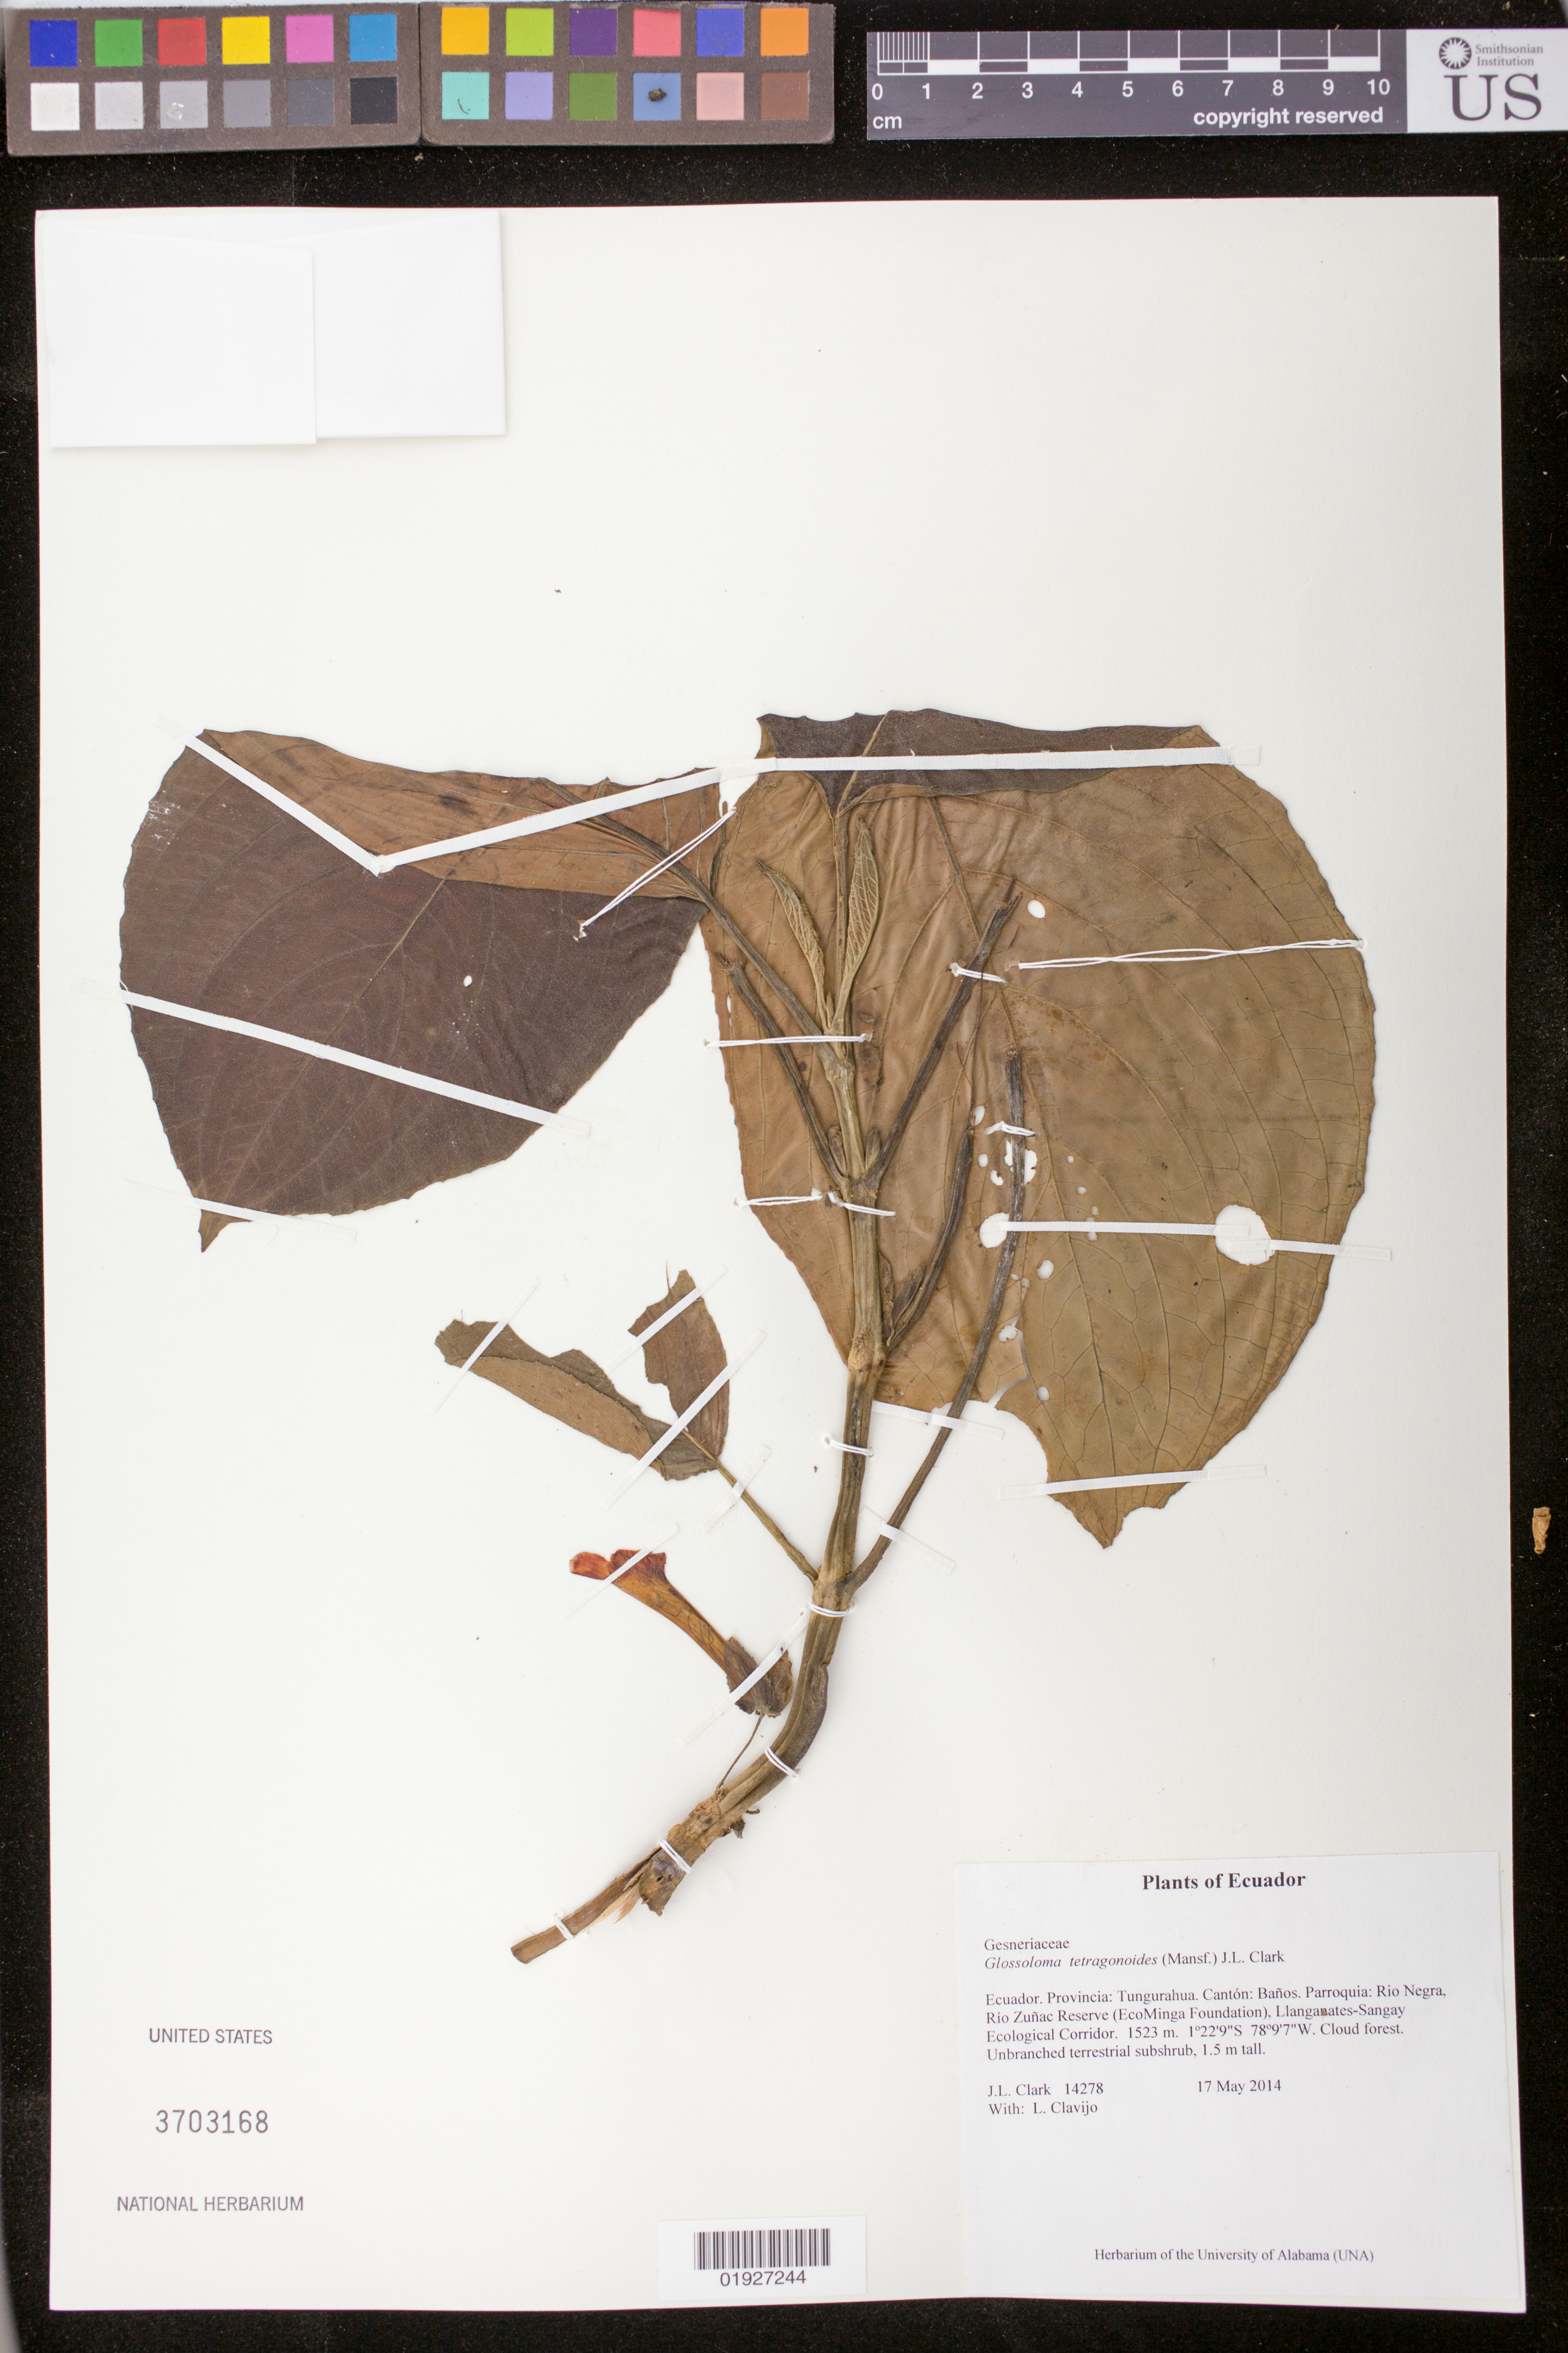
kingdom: Plantae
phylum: Tracheophyta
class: Magnoliopsida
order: Lamiales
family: Gesneriaceae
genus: Glossoloma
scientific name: Glossoloma tetragonoides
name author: (Mansf.) J.L. Clark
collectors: J. L. Clark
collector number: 14278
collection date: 2014-05-17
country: Ecuador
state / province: Tungurahua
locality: Canton: Banos. Parroquia: Rio Negra, Rio Zunac Reserve (EcoMinga Foundation). Llanganates-Sangay Ecological Corridor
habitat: Cloud forest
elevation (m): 1523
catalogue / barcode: US 3703168